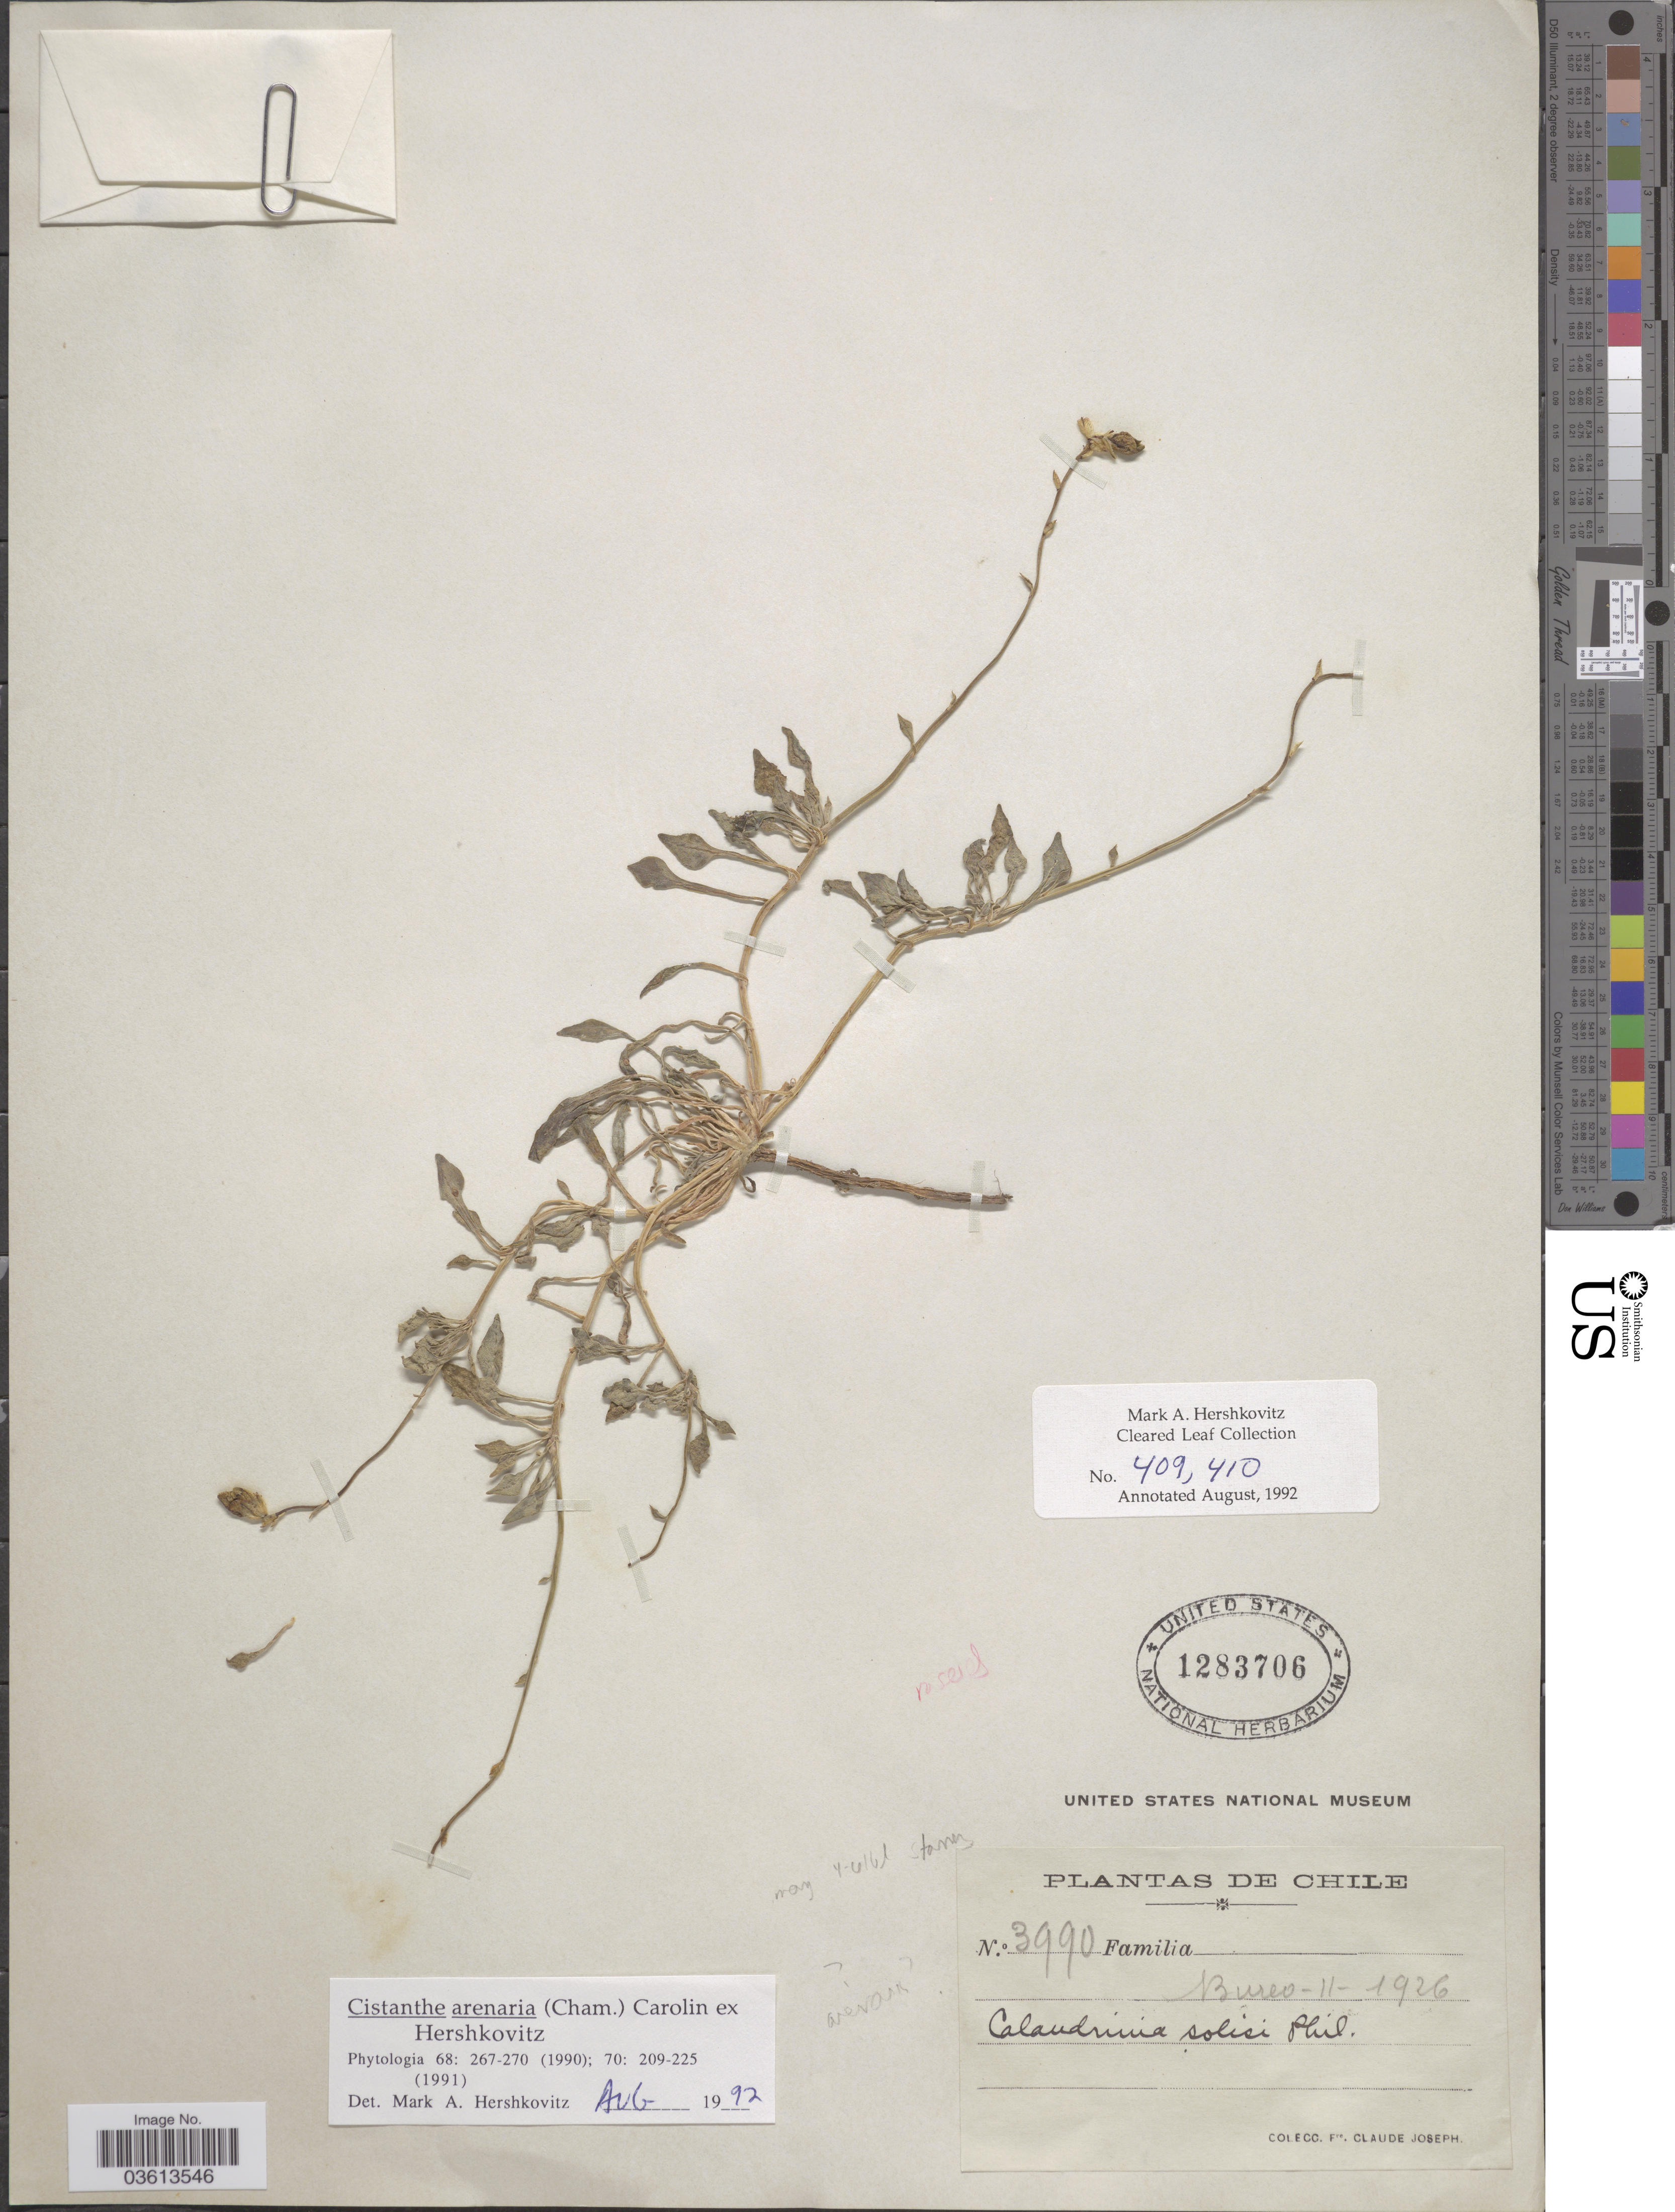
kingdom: Plantae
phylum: Tracheophyta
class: Magnoliopsida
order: Caryophyllales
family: Montiaceae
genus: Cistanthe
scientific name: Cistanthe arenaria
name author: (Cham.) Carolin ex Hershk.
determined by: Hershkovitz, M. A.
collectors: Bro. Claude-Joseph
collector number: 3990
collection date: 1926-11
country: Chile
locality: Bureo.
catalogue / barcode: US 1283706